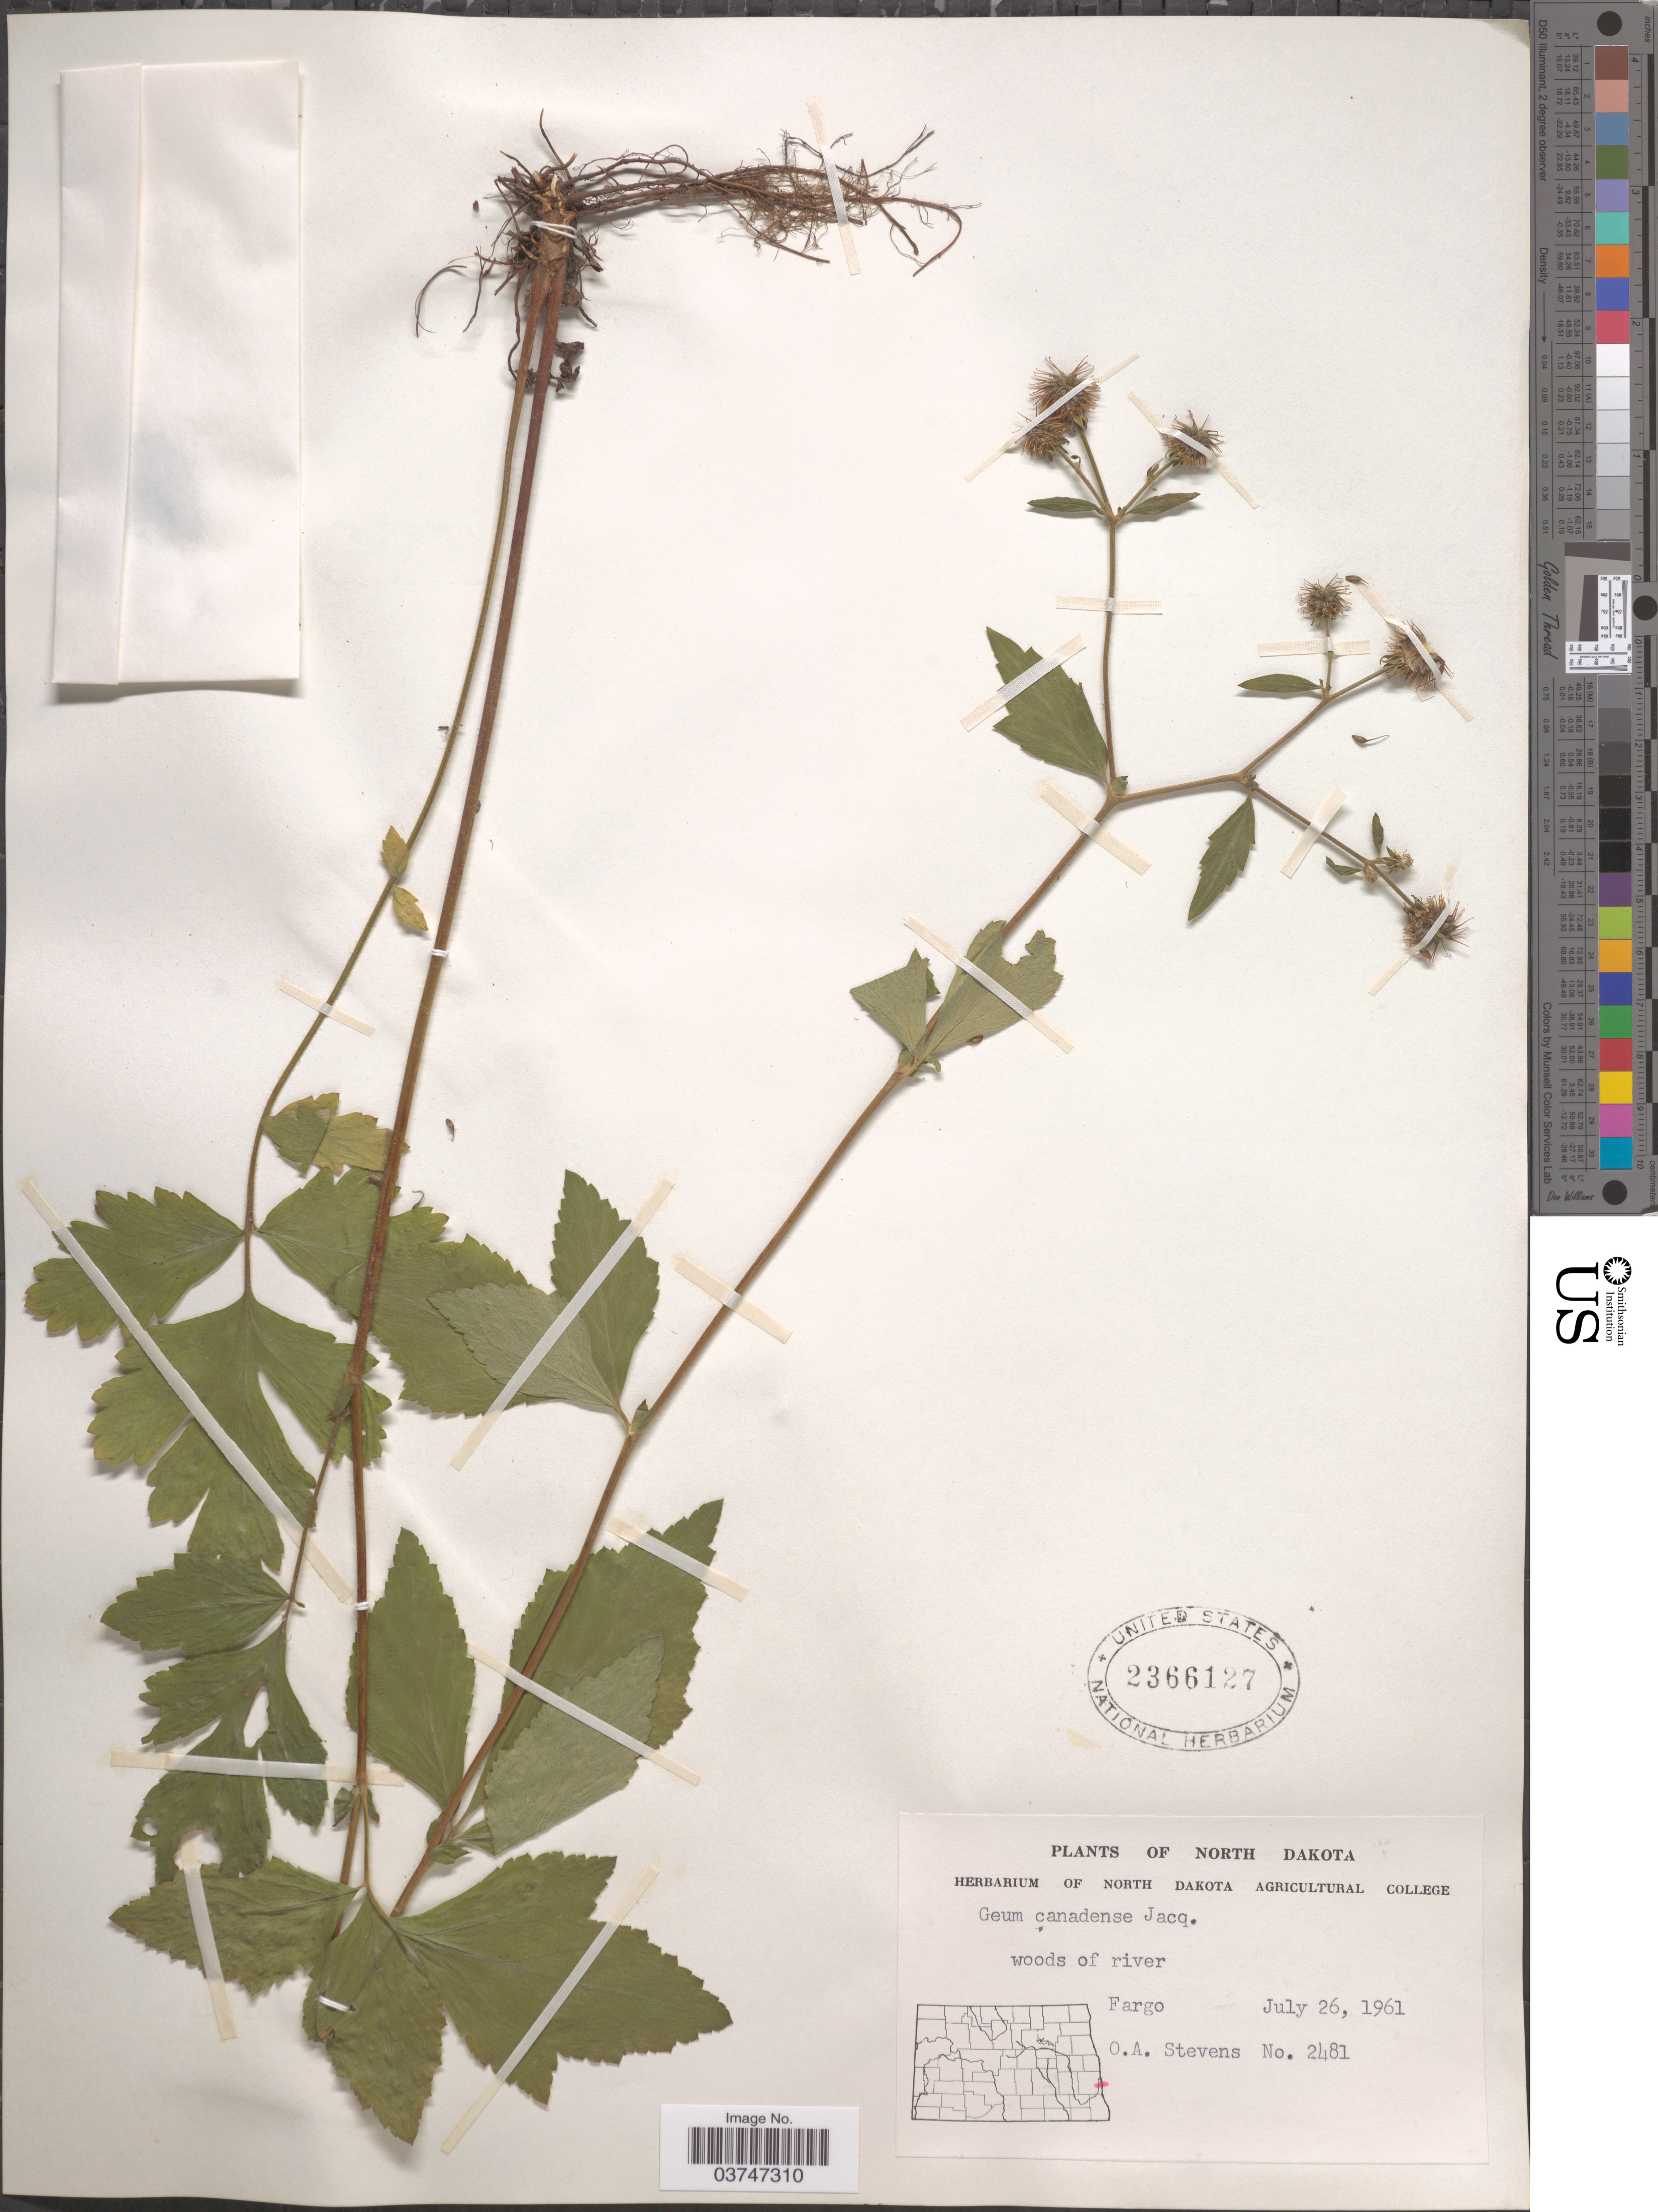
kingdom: Plantae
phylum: Tracheophyta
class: Magnoliopsida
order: Rosales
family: Rosaceae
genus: Geum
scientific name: Geum canadense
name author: Jacq.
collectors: O. A. Stevens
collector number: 2481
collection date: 1961-07-26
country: United States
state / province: North Dakota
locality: Fargo.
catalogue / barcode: US 2366127